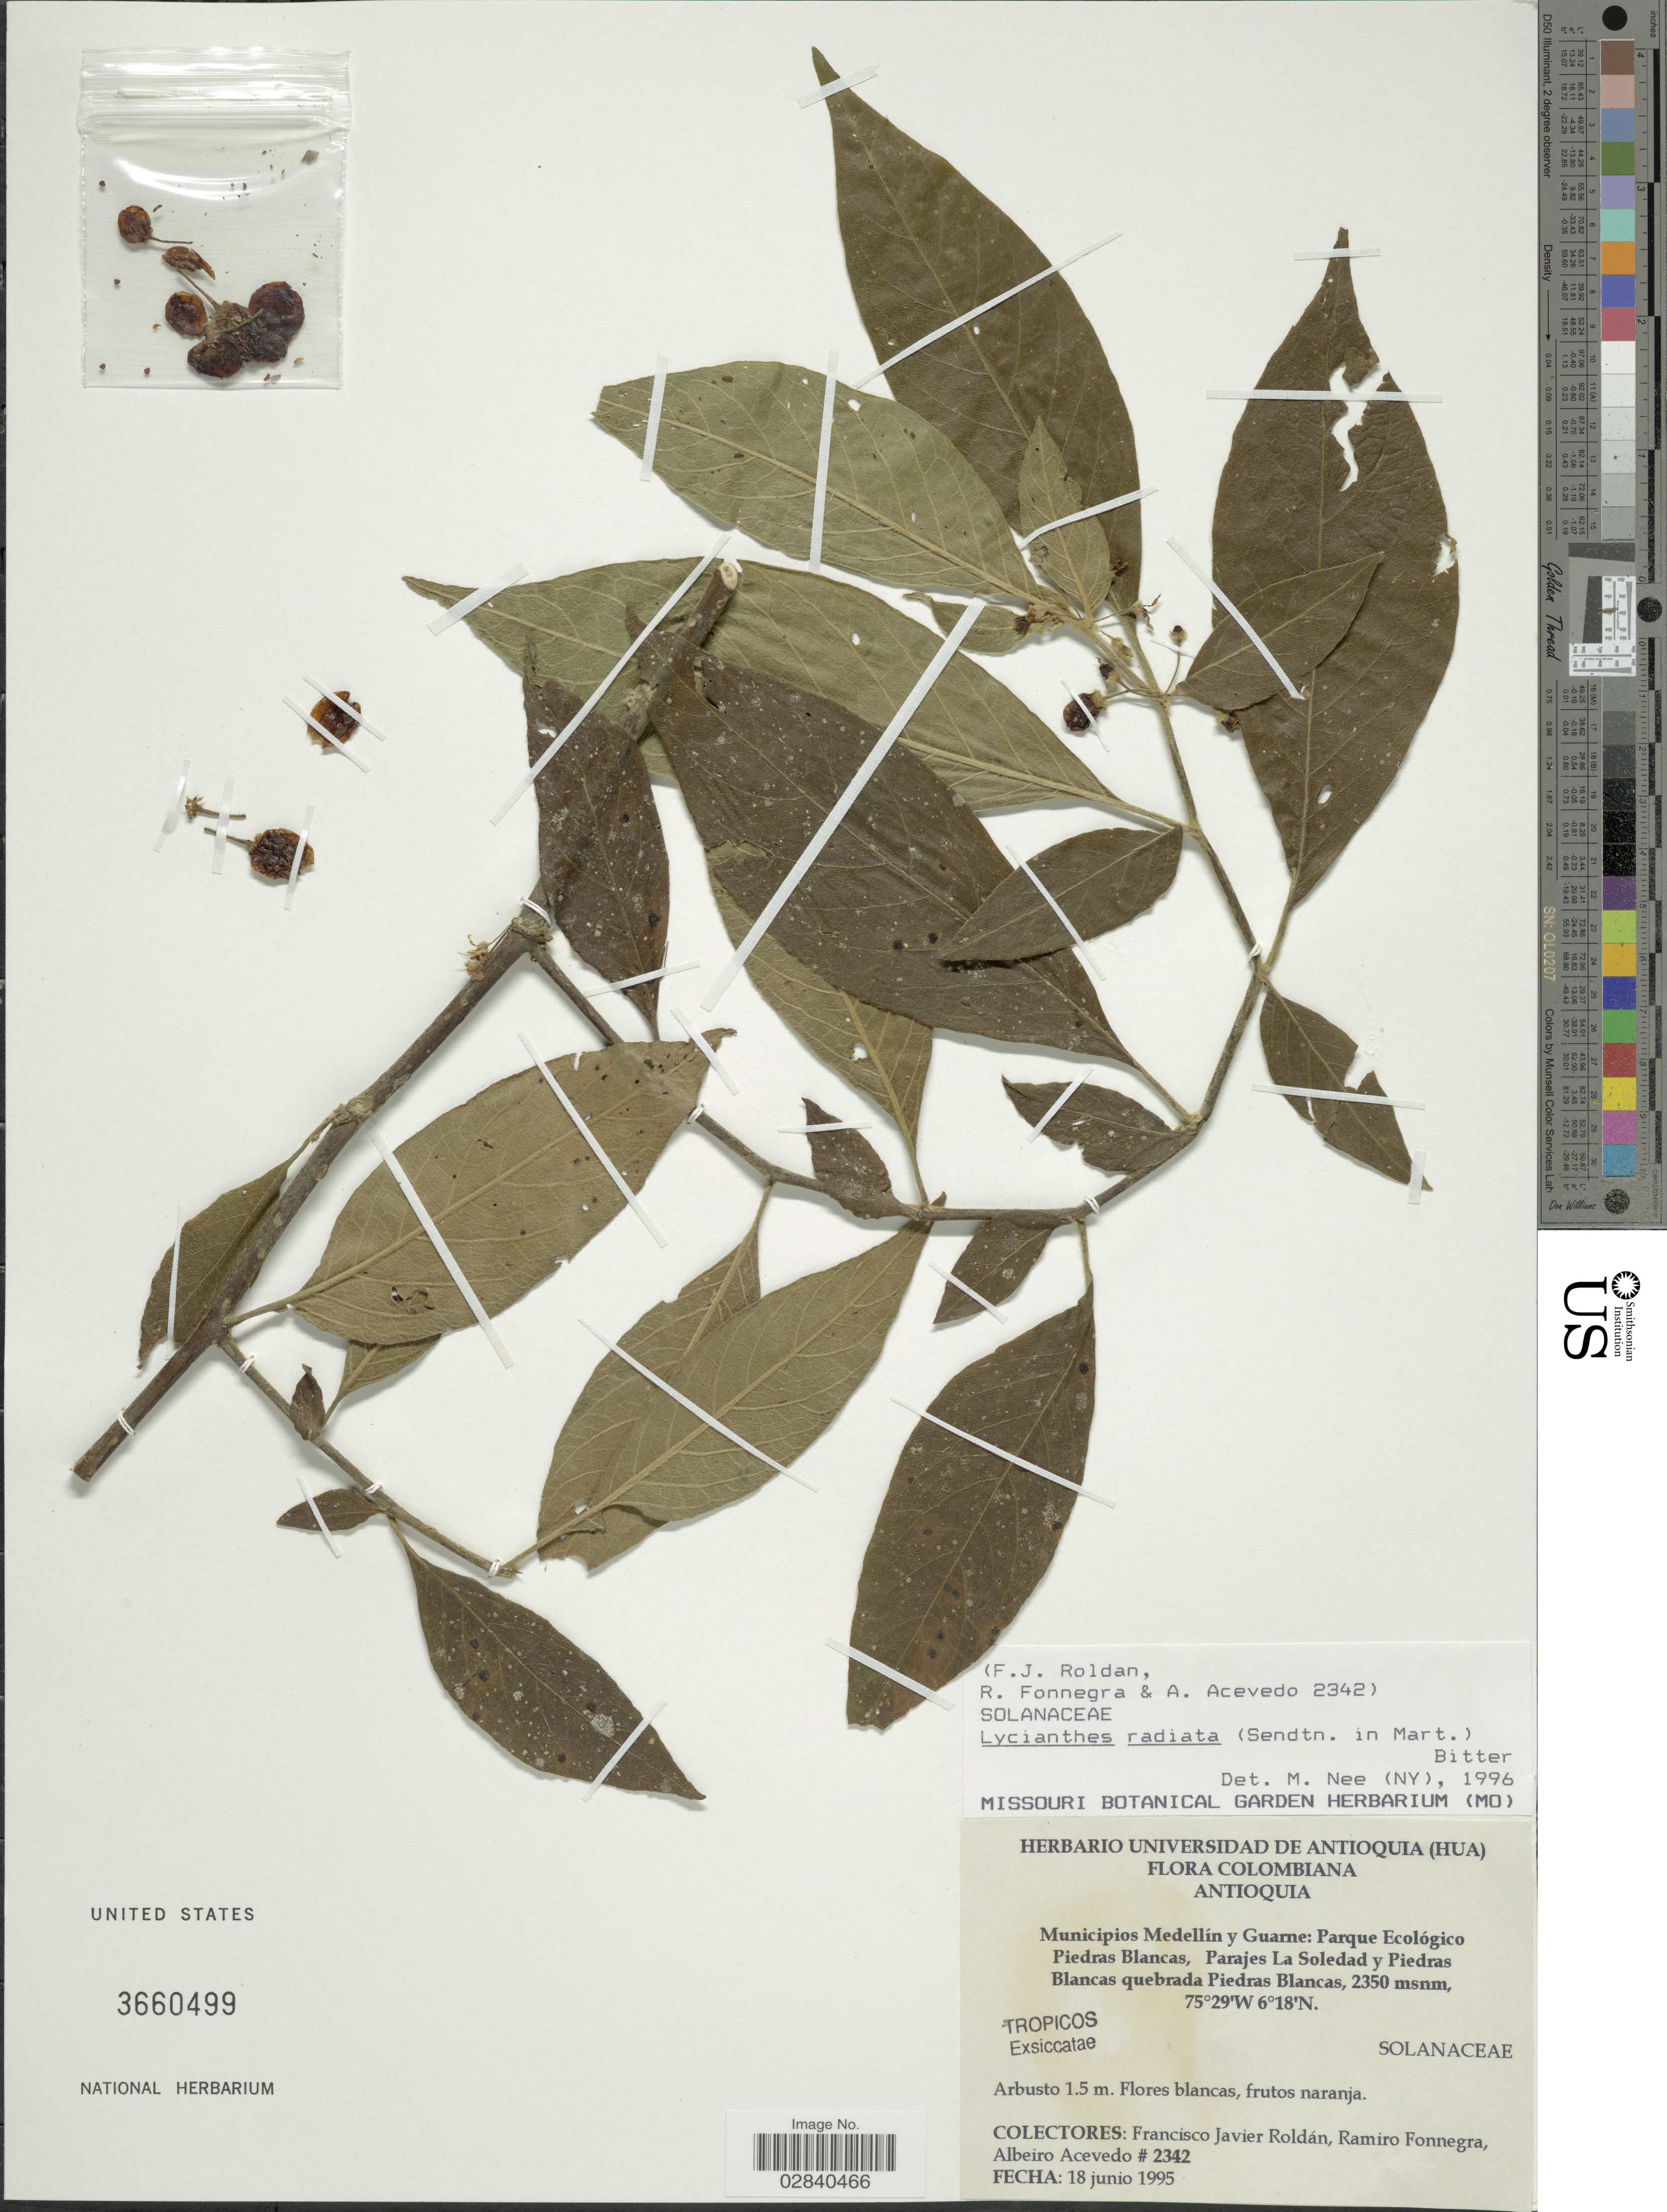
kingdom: Plantae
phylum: Tracheophyta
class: Magnoliopsida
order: Solanales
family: Solanaceae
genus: Lycianthes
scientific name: Lycianthes radiata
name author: (Sendtn.) Bitter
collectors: F. J. Roldán, R. Fonnegra & A. Acevedo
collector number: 2342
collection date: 1995-06-18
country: Colombia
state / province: Antioquia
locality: Municipios Medellín y Guarne: Parque Ecológico Piedras Blancas, Parajes La Soledad y Piedras Blancas quebrada Piedras Blancas.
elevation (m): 2350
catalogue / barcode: US 3660499